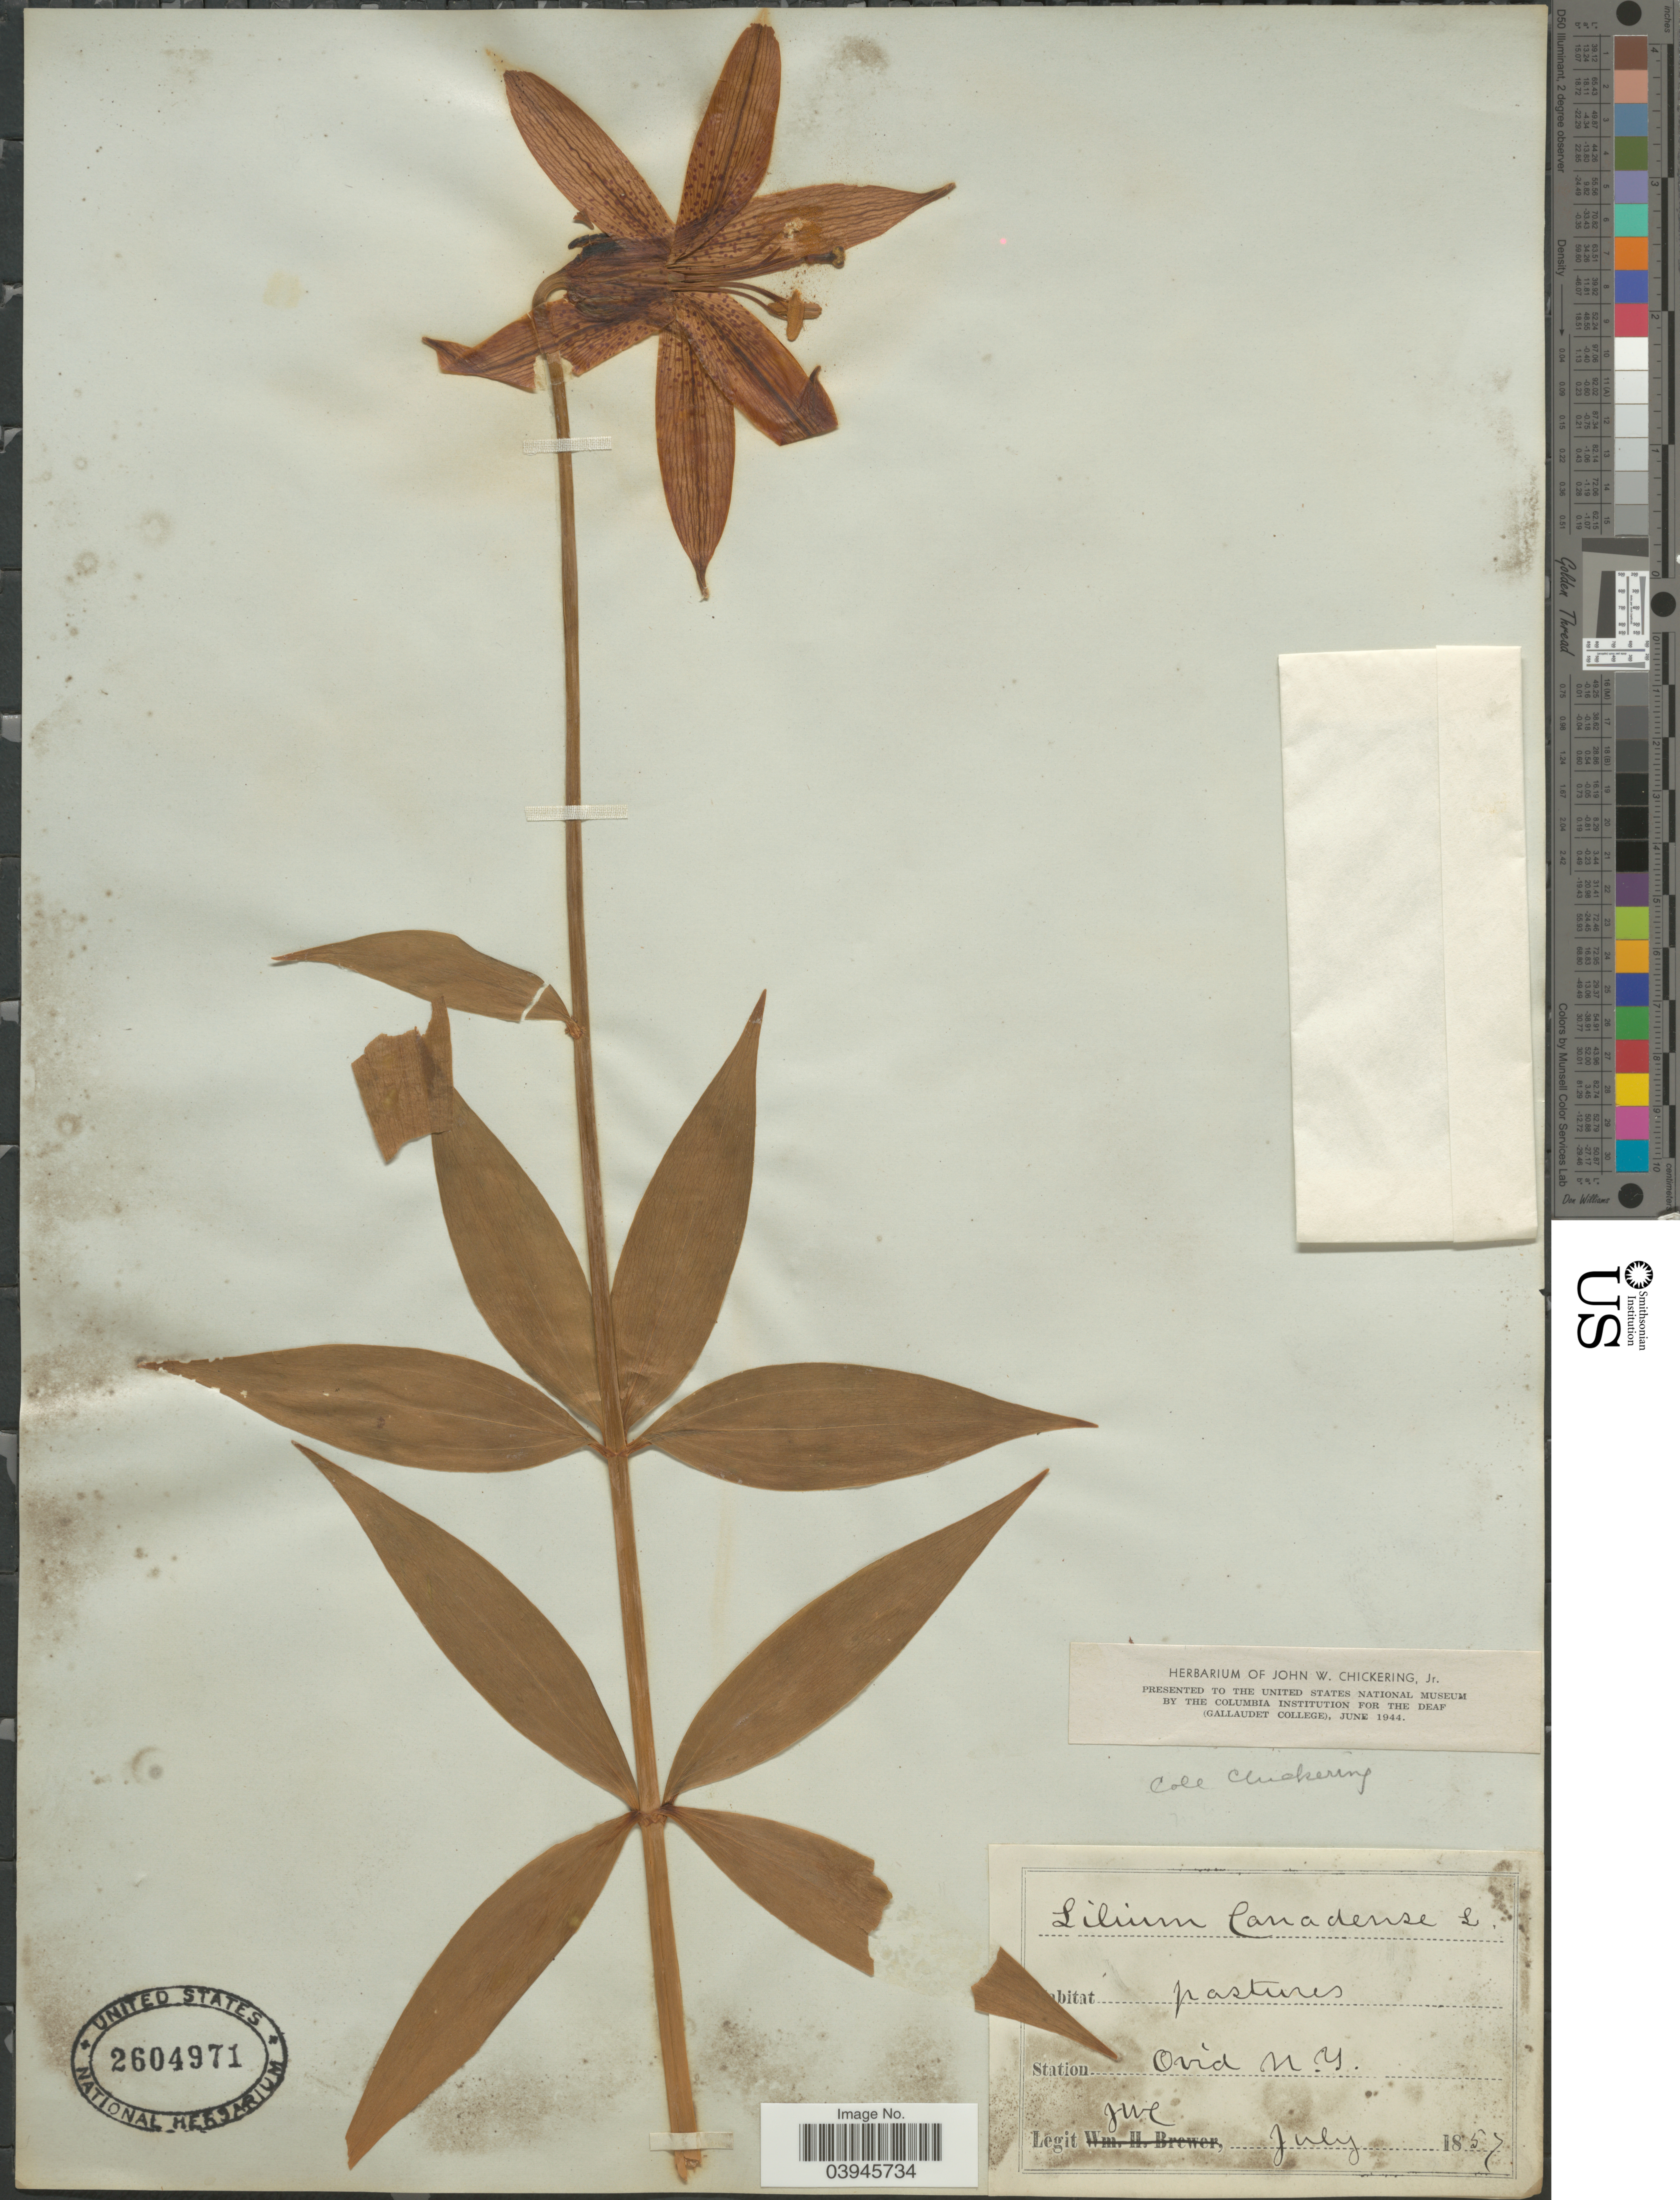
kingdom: Plantae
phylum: Tracheophyta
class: Liliopsida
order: Liliales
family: Liliaceae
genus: Lilium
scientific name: Lilium canadense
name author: L.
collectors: J. Chickering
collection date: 1857-07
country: United States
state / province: New York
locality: Ovid.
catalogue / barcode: US 2604971